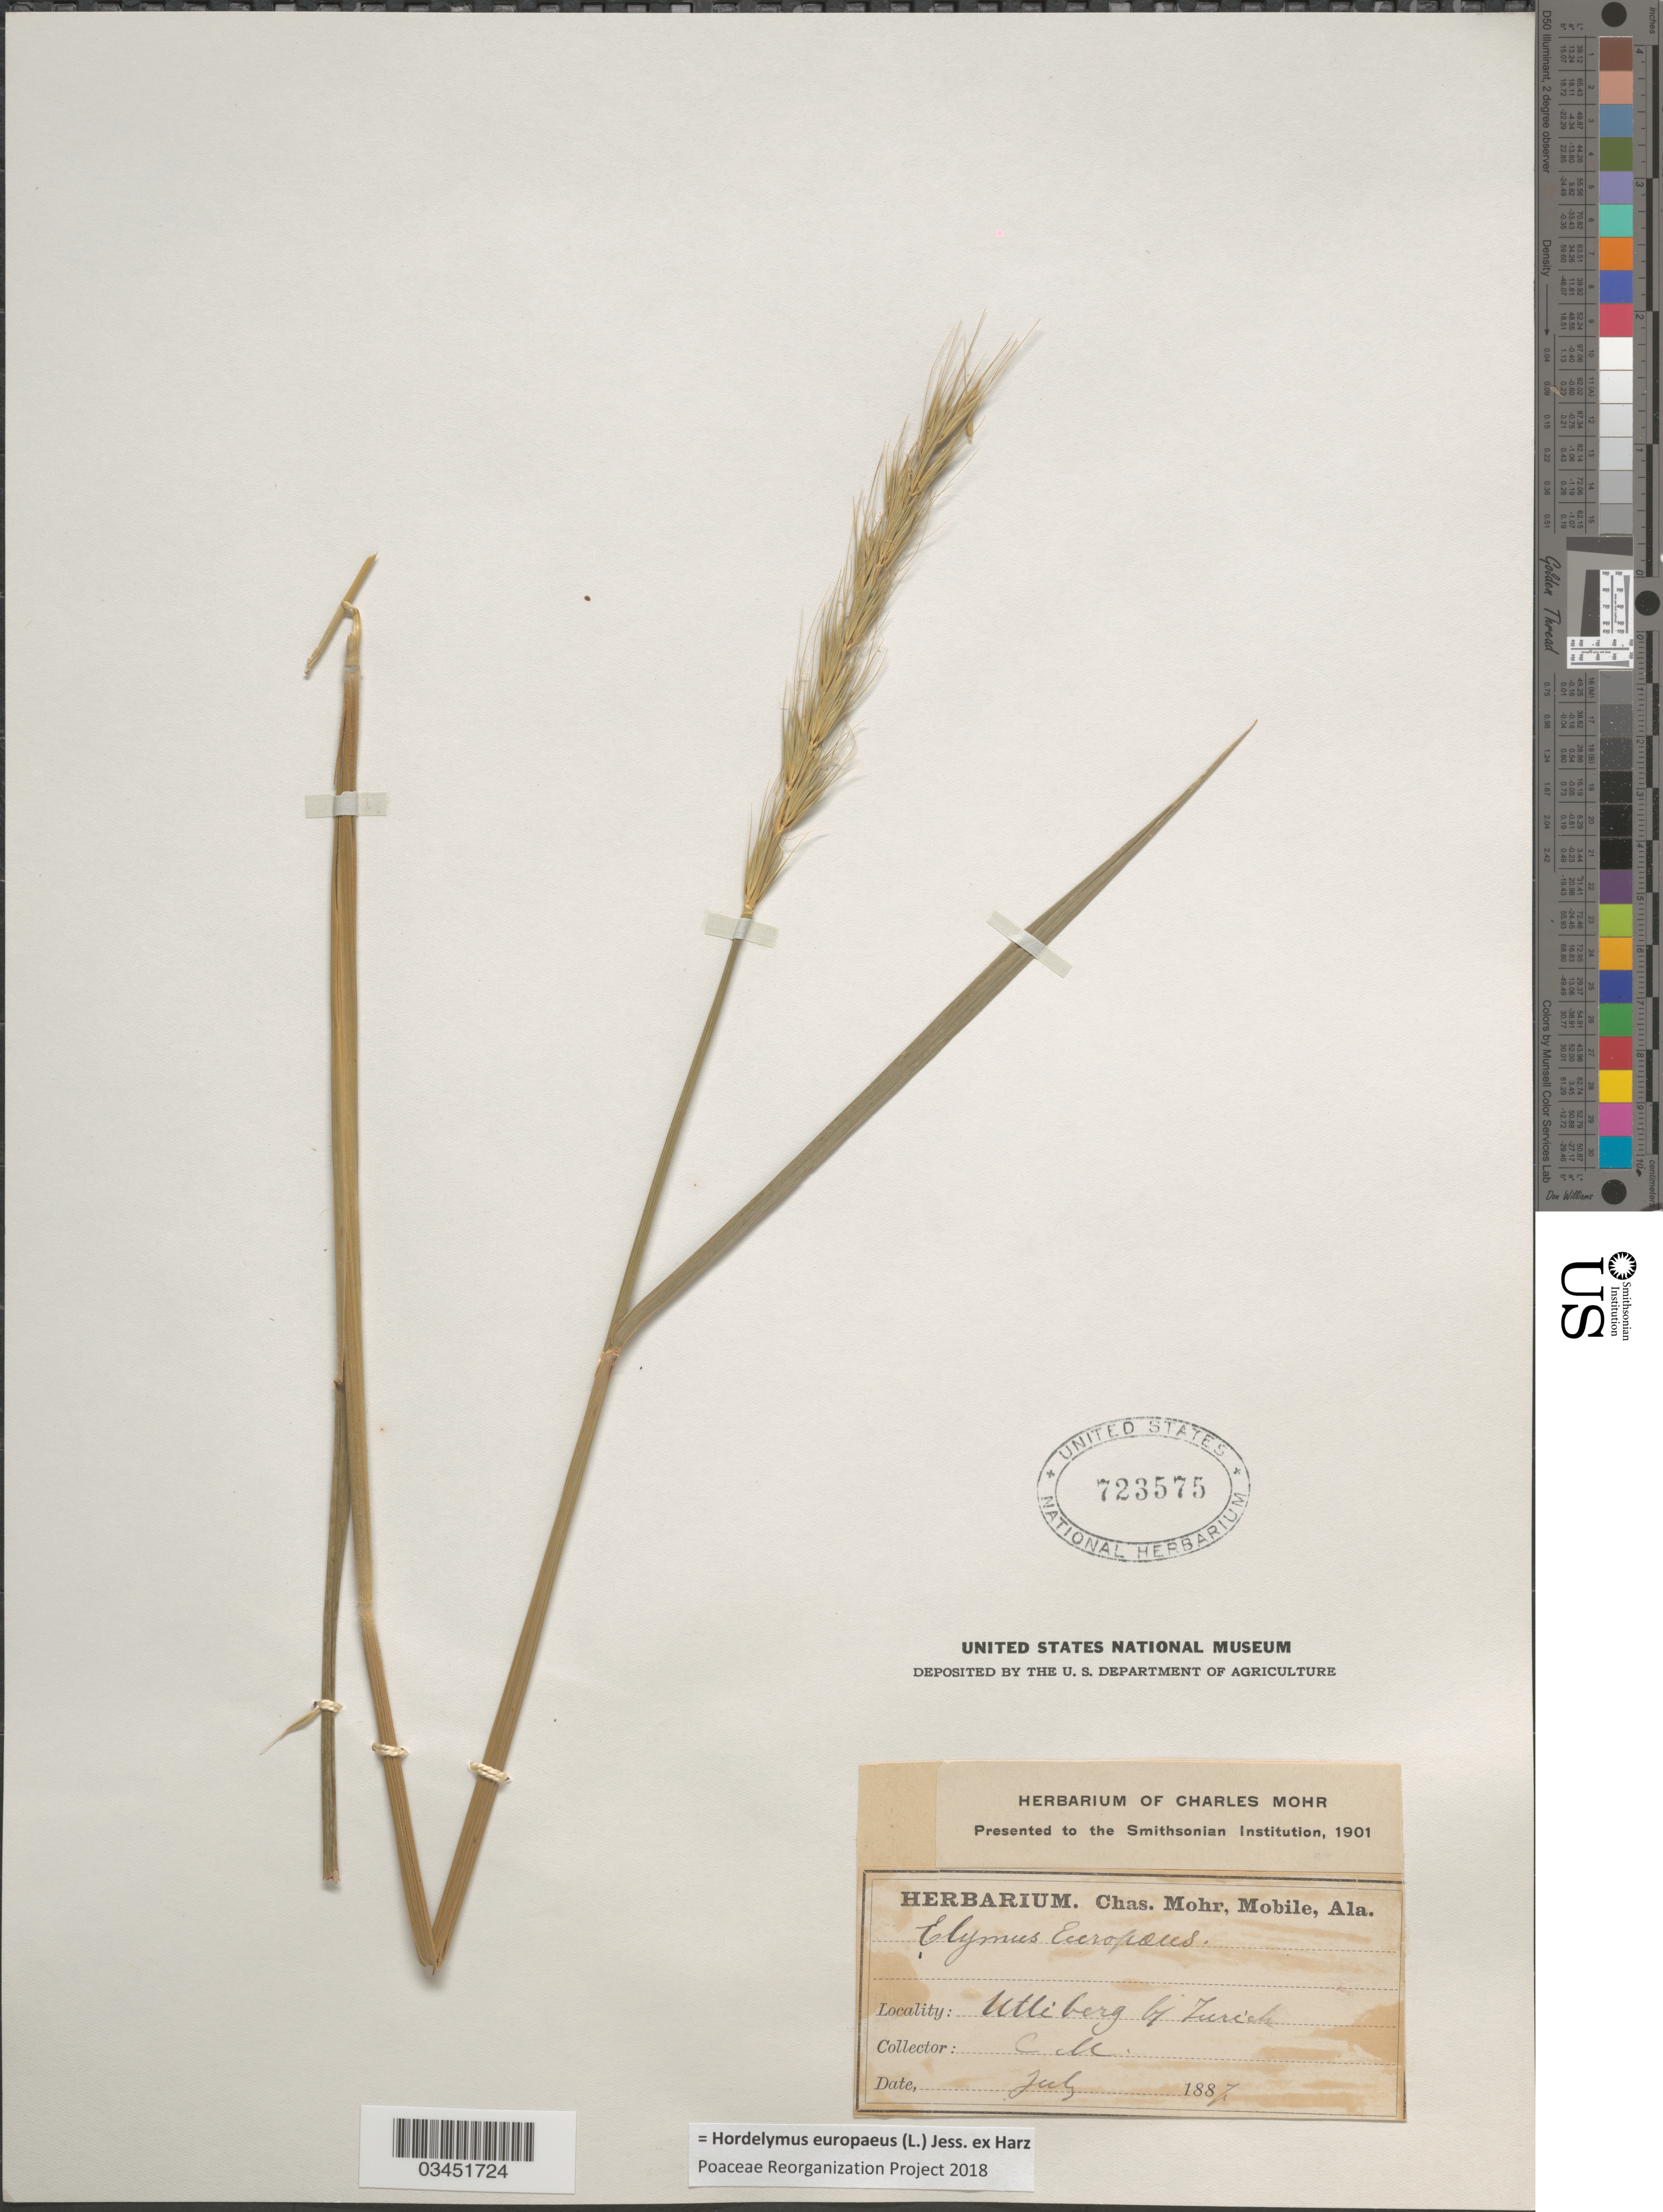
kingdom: Plantae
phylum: Tracheophyta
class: Liliopsida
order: Poales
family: Poaceae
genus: Hordelymus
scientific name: Hordelymus europaeus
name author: (L.) Jess. ex Harz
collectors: Mohr, C. T. (herbarium)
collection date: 1887-07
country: Switzerland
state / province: Zurich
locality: Uttiberg.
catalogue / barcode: US 723575